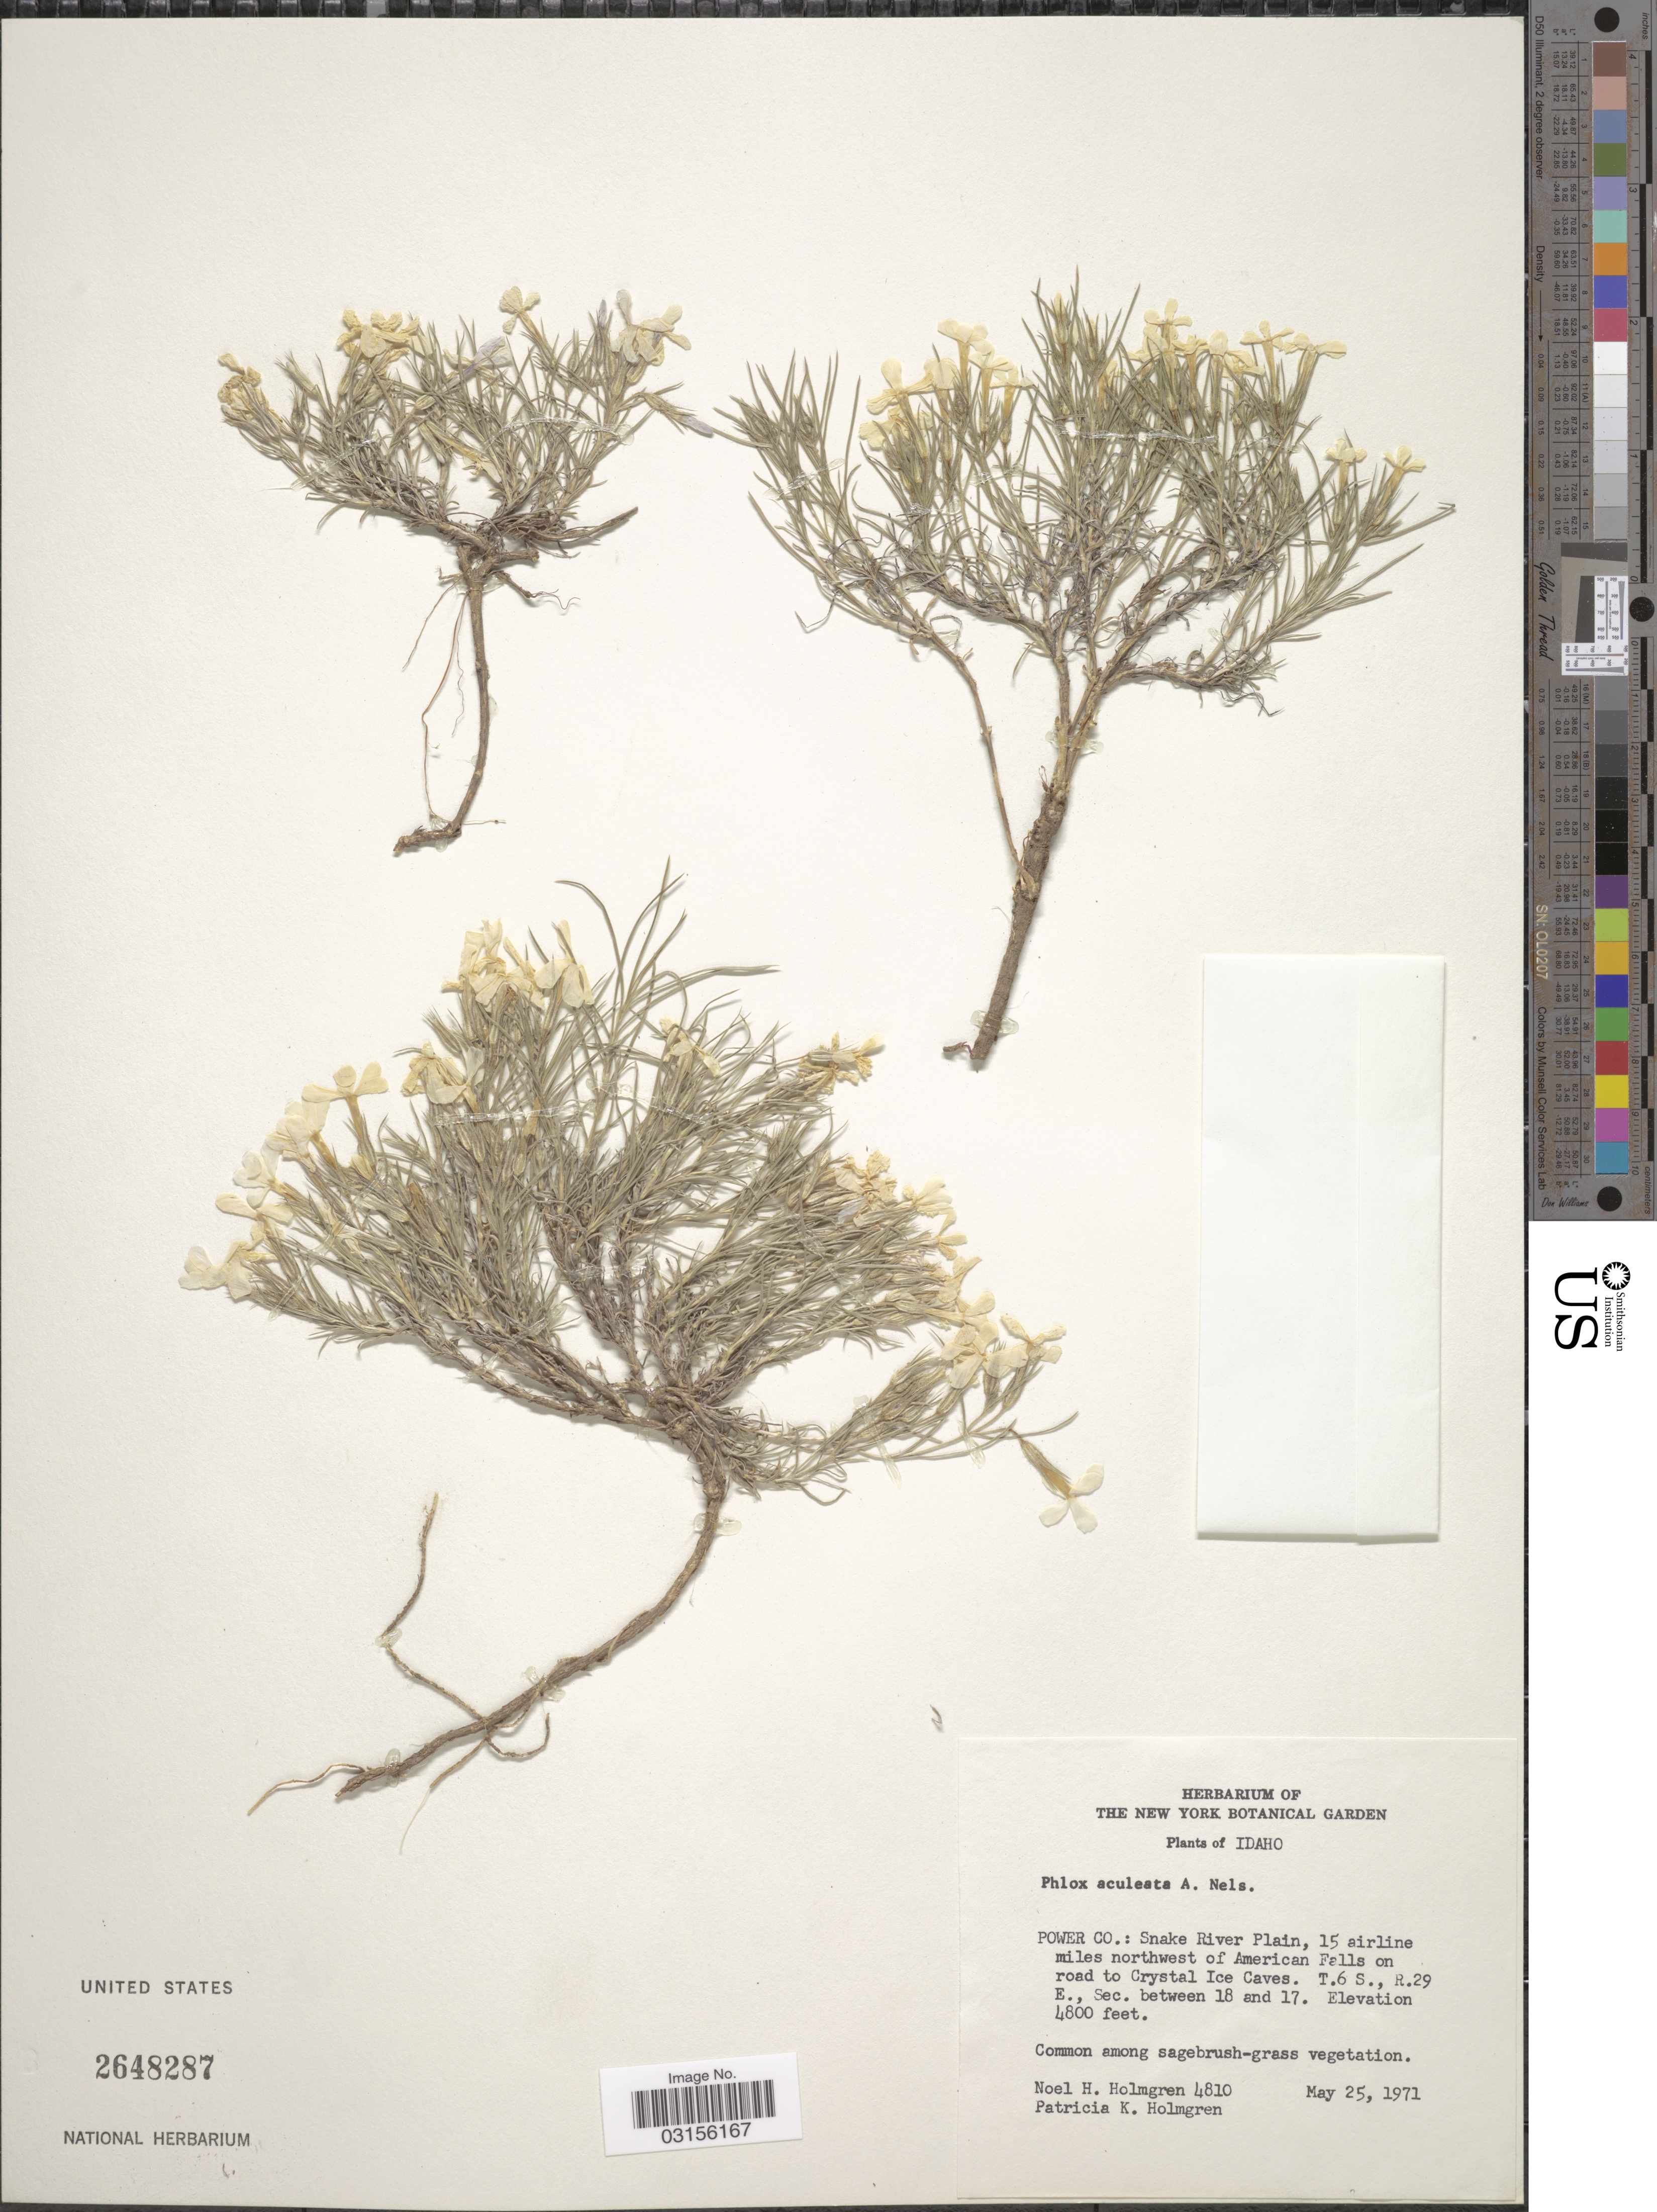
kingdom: Plantae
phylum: Tracheophyta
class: Magnoliopsida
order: Ericales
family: Polemoniaceae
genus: Phlox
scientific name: Phlox aculeata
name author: A. Nelson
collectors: N. H. Holmgren & P. K. Holmgren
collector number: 4810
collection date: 1971-05-25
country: United States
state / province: Idaho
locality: Power Co.: Snake River Plain, 15 airline miles northwest of American Falls on road to Crystal Ice Caves. T.6 S., R.29 E., Sec. between 18 and 17.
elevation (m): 1463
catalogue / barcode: US 2648287